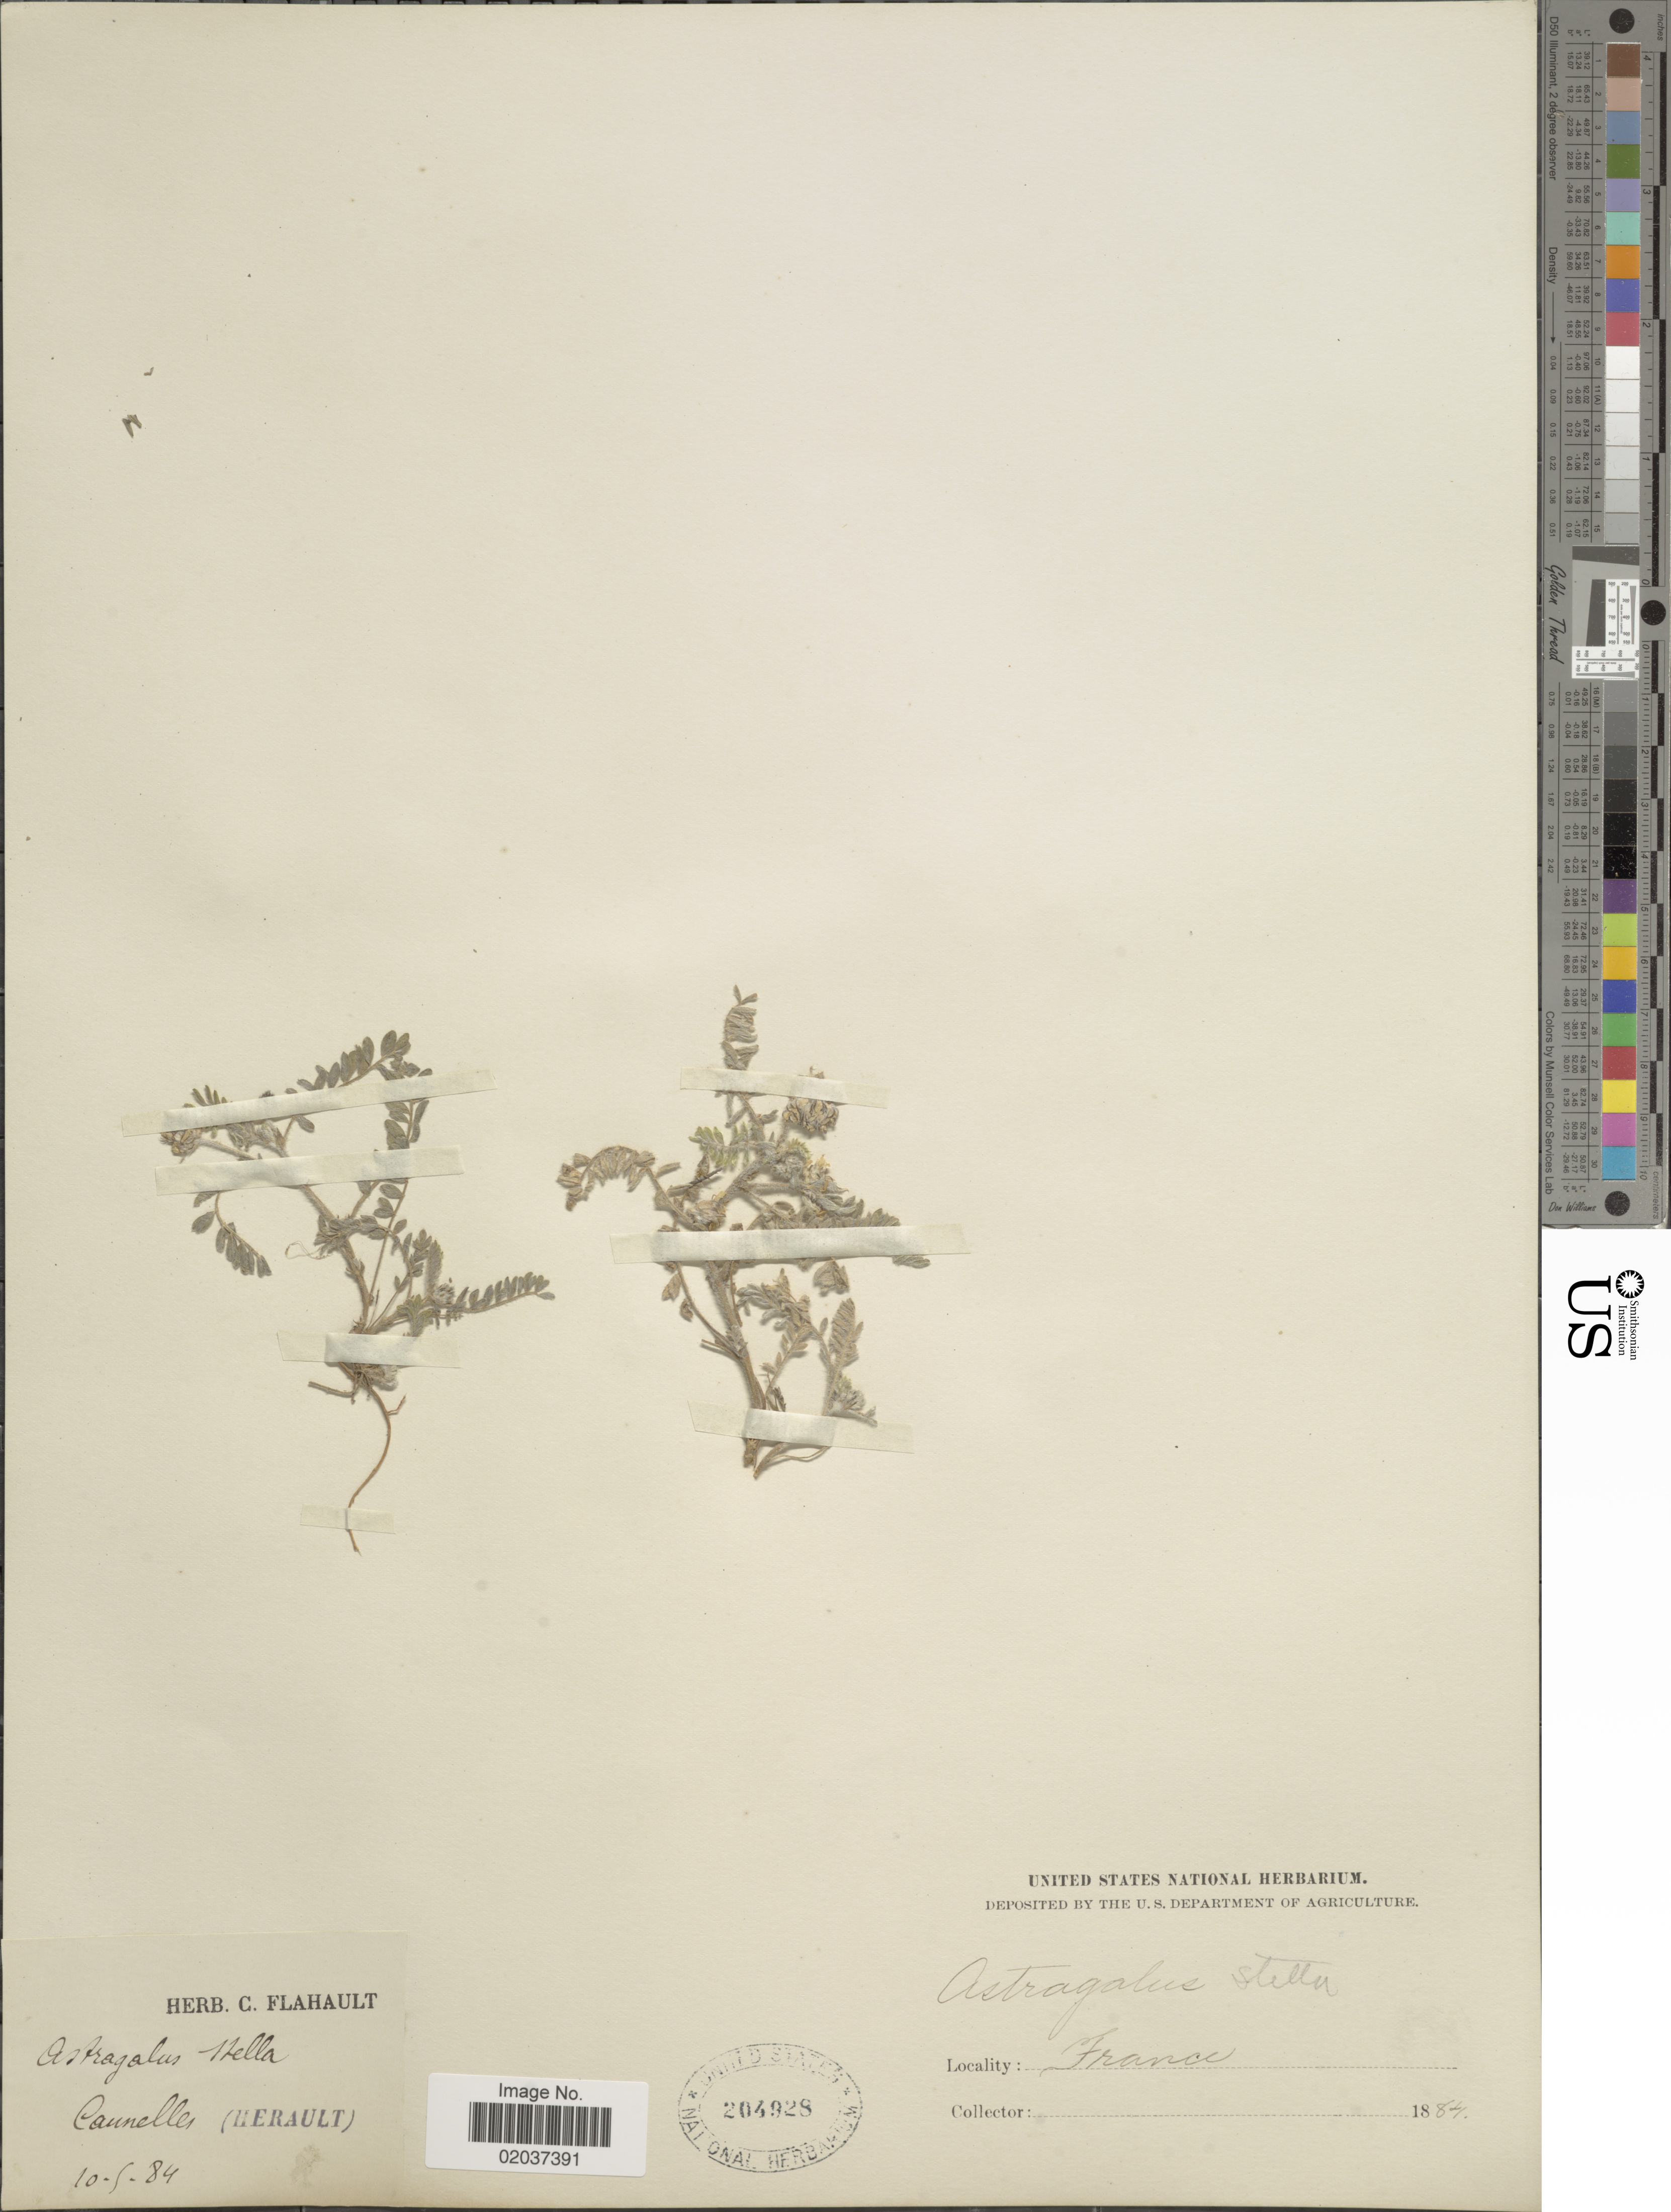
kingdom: Plantae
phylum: Tracheophyta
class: Magnoliopsida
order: Fabales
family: Fabaceae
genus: Astragalus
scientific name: Astragalus stella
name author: L.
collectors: ex herb. C. Flahault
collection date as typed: Transcribed d/m/y: 10/9/84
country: France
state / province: Occitanie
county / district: Hérault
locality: Caunelles (Herault)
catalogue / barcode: US 204928